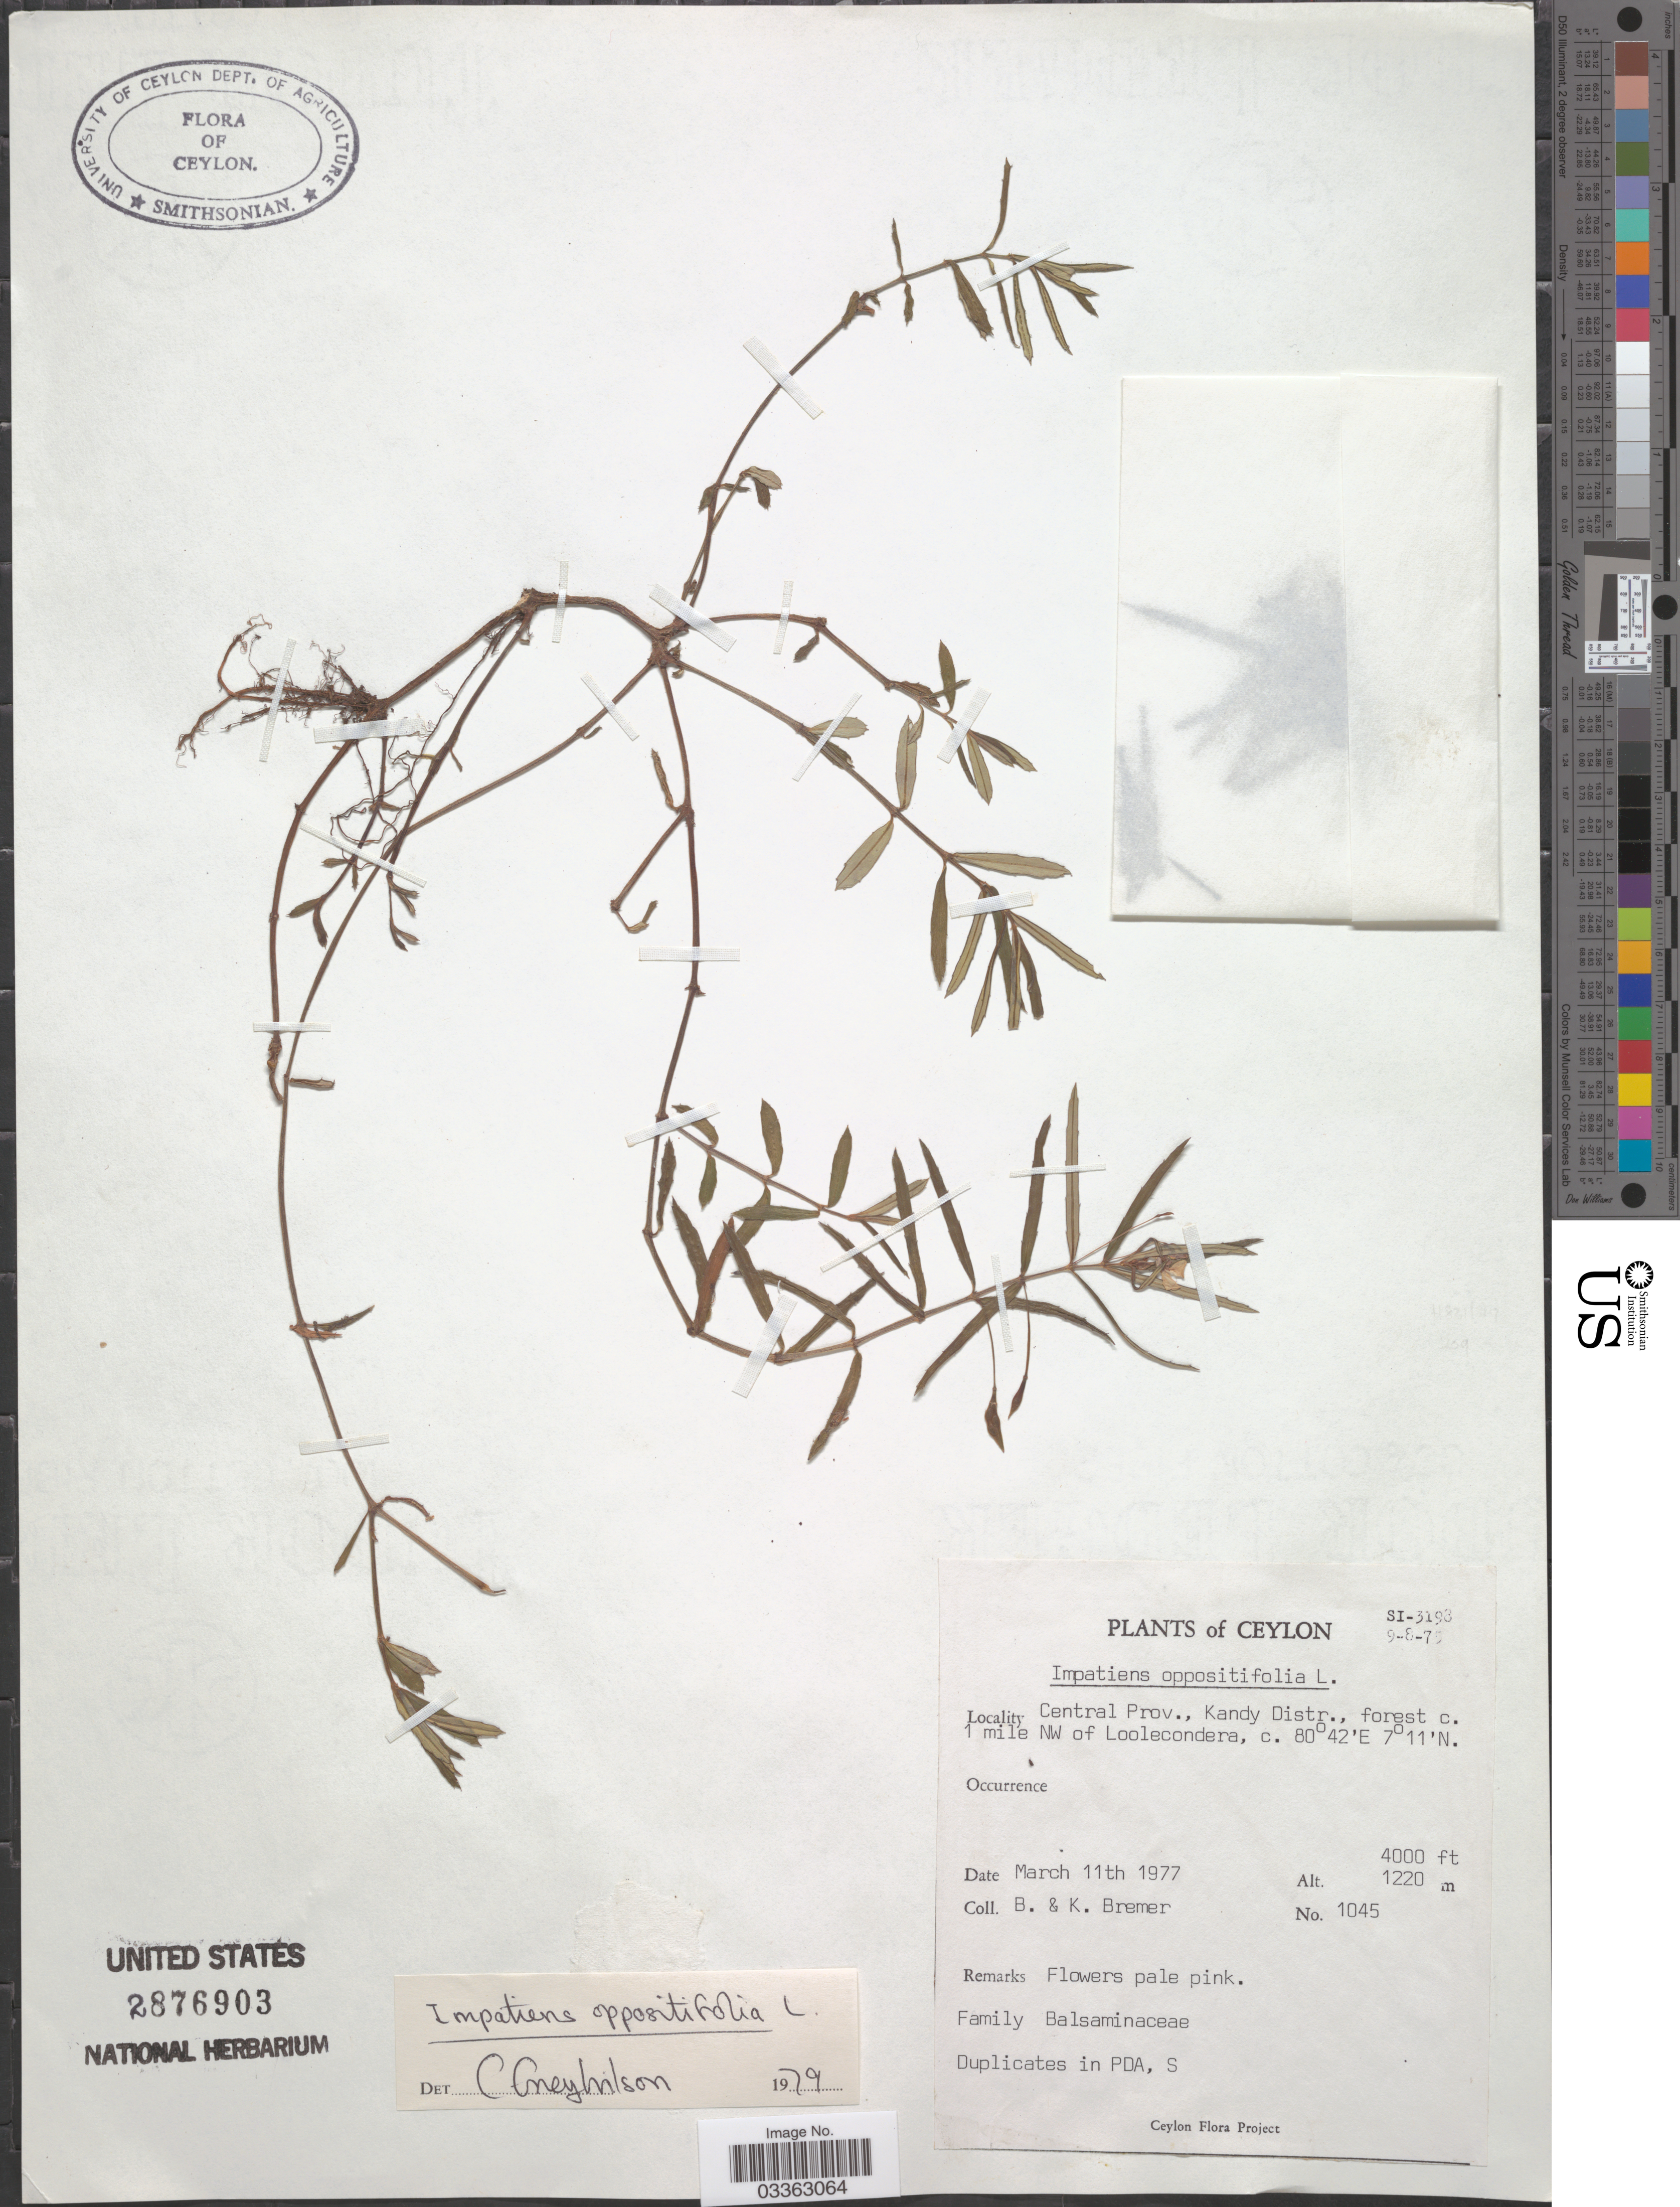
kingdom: Plantae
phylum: Tracheophyta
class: Magnoliopsida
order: Ericales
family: Balsaminaceae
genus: Impatiens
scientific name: Impatiens oppositifolia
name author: L.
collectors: B. Bremer & K. Bremer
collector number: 1045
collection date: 1977-03-11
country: Sri Lanka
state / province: Central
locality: Ceylon, Kandy Distr., forest c. 1 mile NW of Loolecondera.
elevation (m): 1219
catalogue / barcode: US 2876903